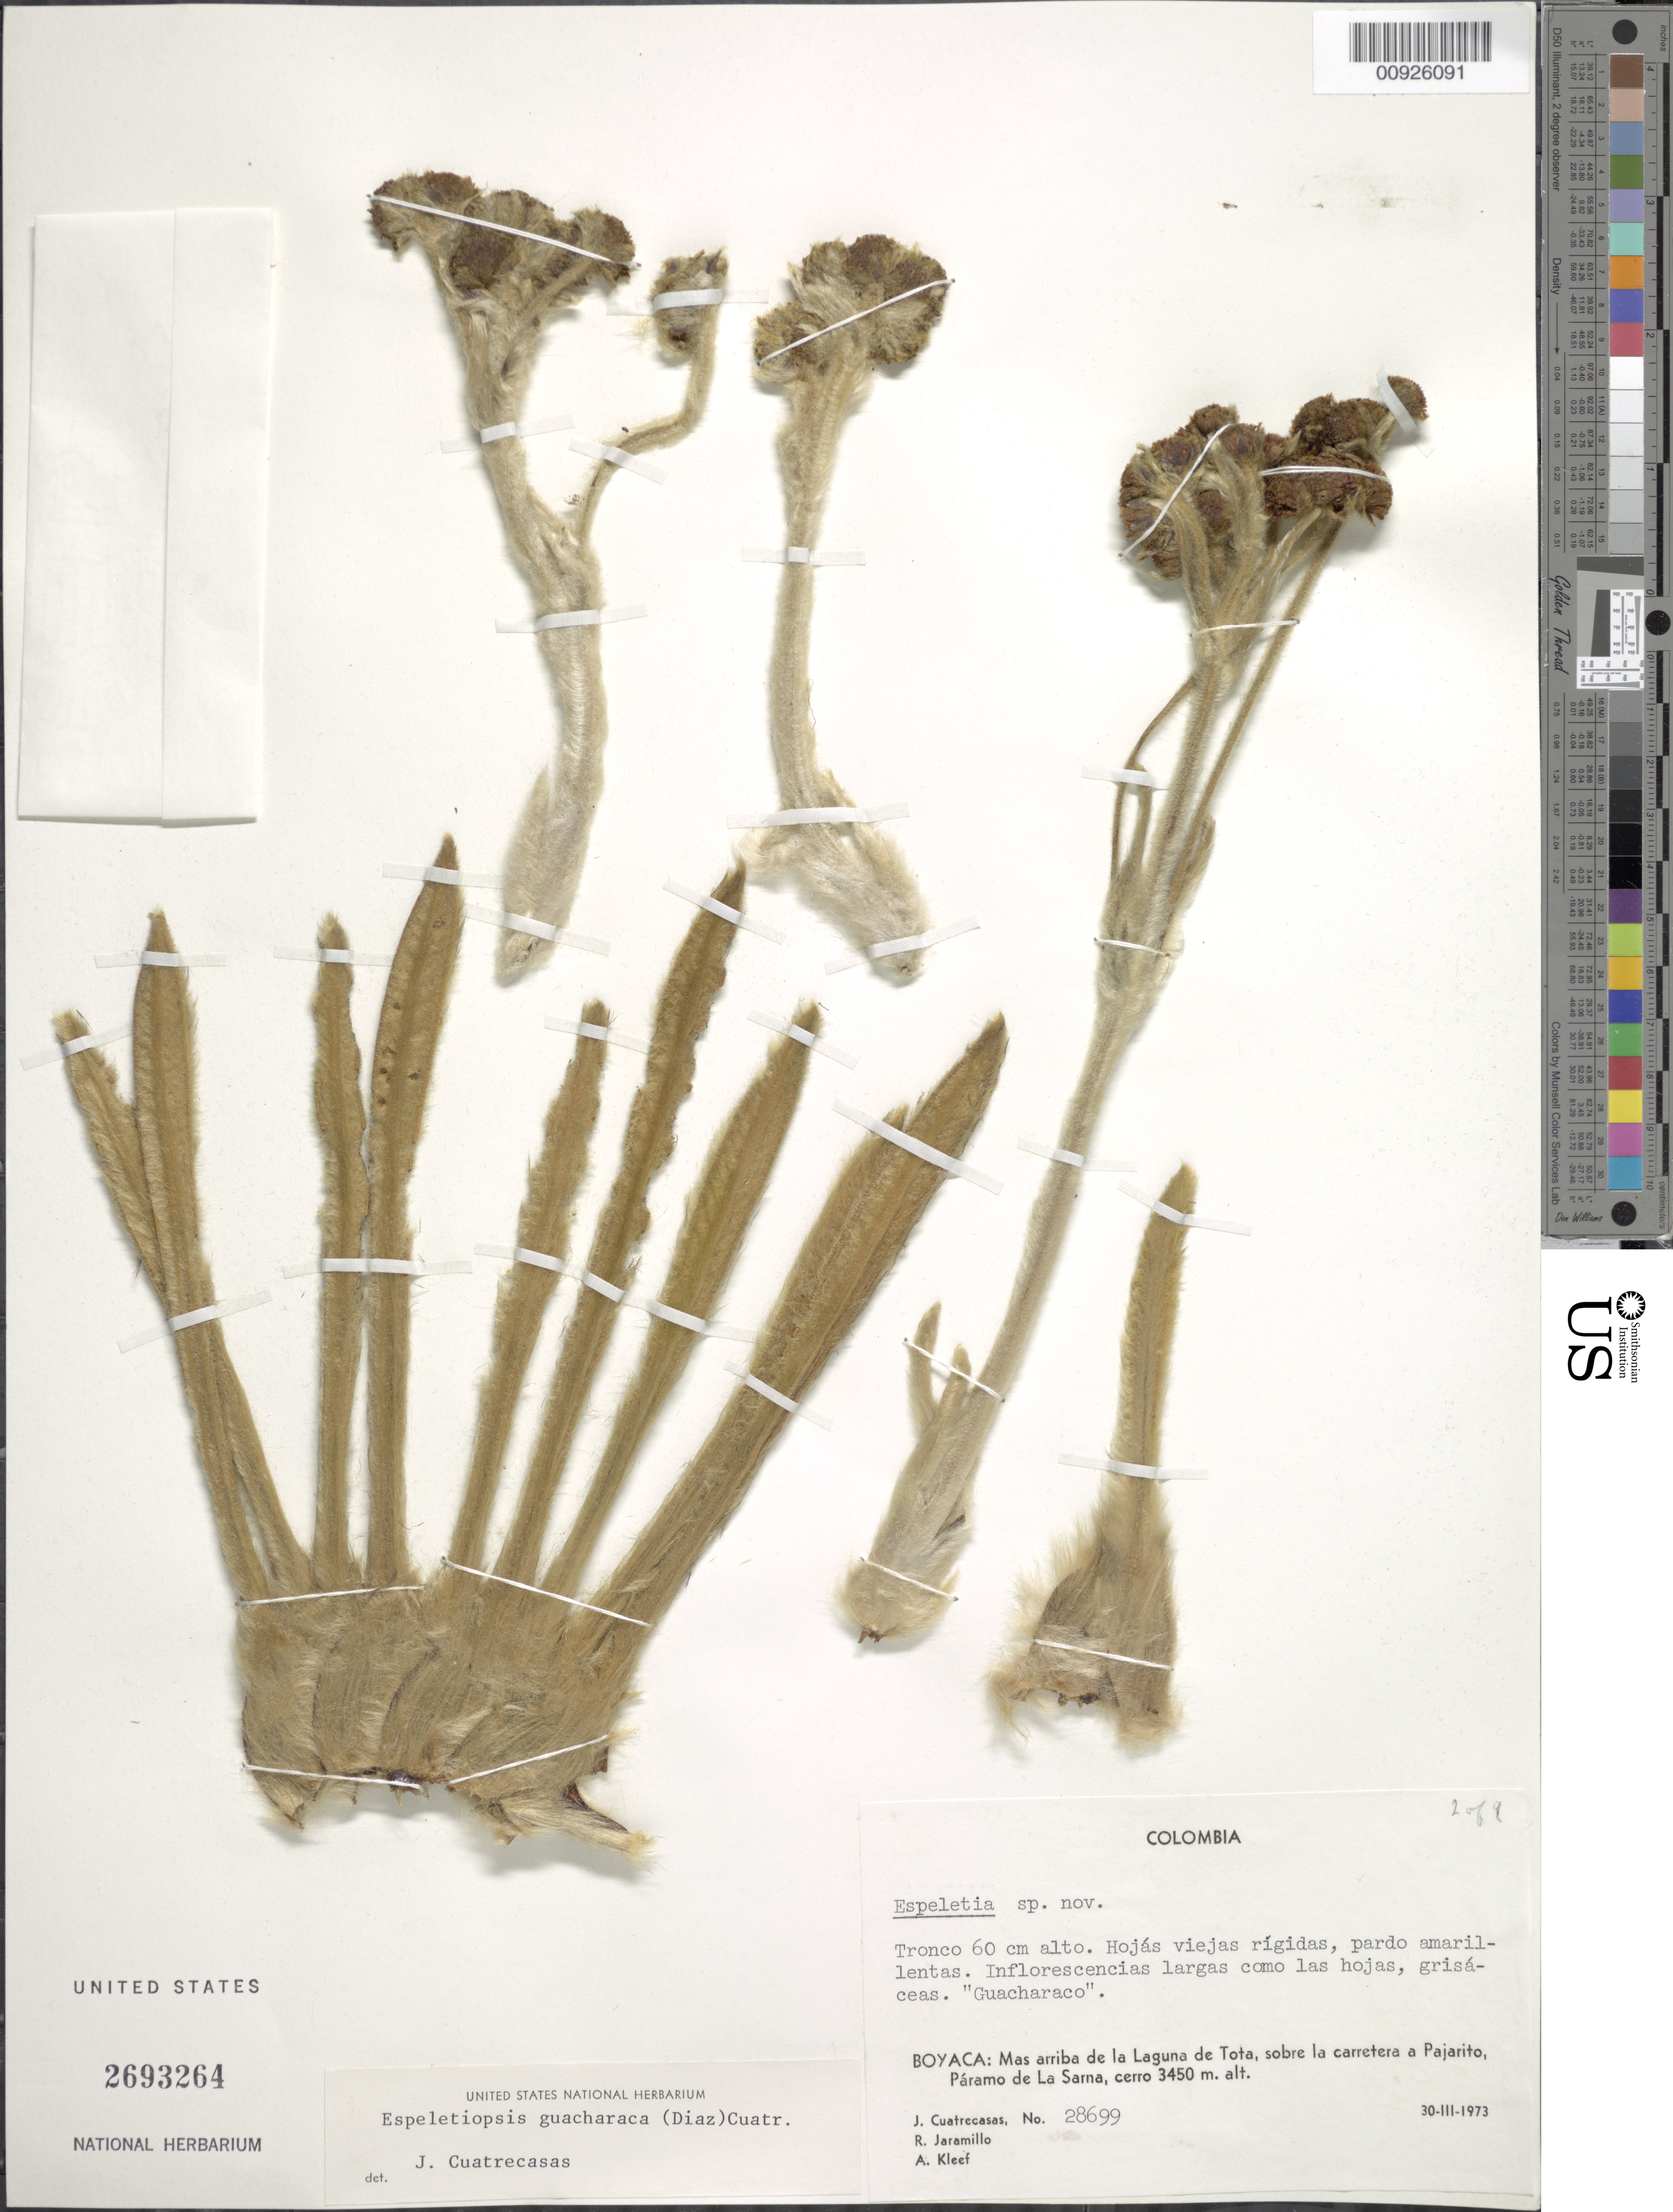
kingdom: Plantae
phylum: Tracheophyta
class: Magnoliopsida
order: Asterales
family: Asteraceae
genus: Espeletiopsis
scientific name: Espeletiopsis jimenez-quesadae var. guacharaca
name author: (S. Díaz) Cuatrec.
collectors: J. Cuatrecasas, R. Jaramillo M. & A. Kleef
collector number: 28699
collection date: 1973-03-30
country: Colombia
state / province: Boyacá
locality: Boyacá: Mas arriba de la Laguna de Tota, sobre la carretera a Pajarito, Paramo de La Sarna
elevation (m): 3450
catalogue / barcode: US 2693264